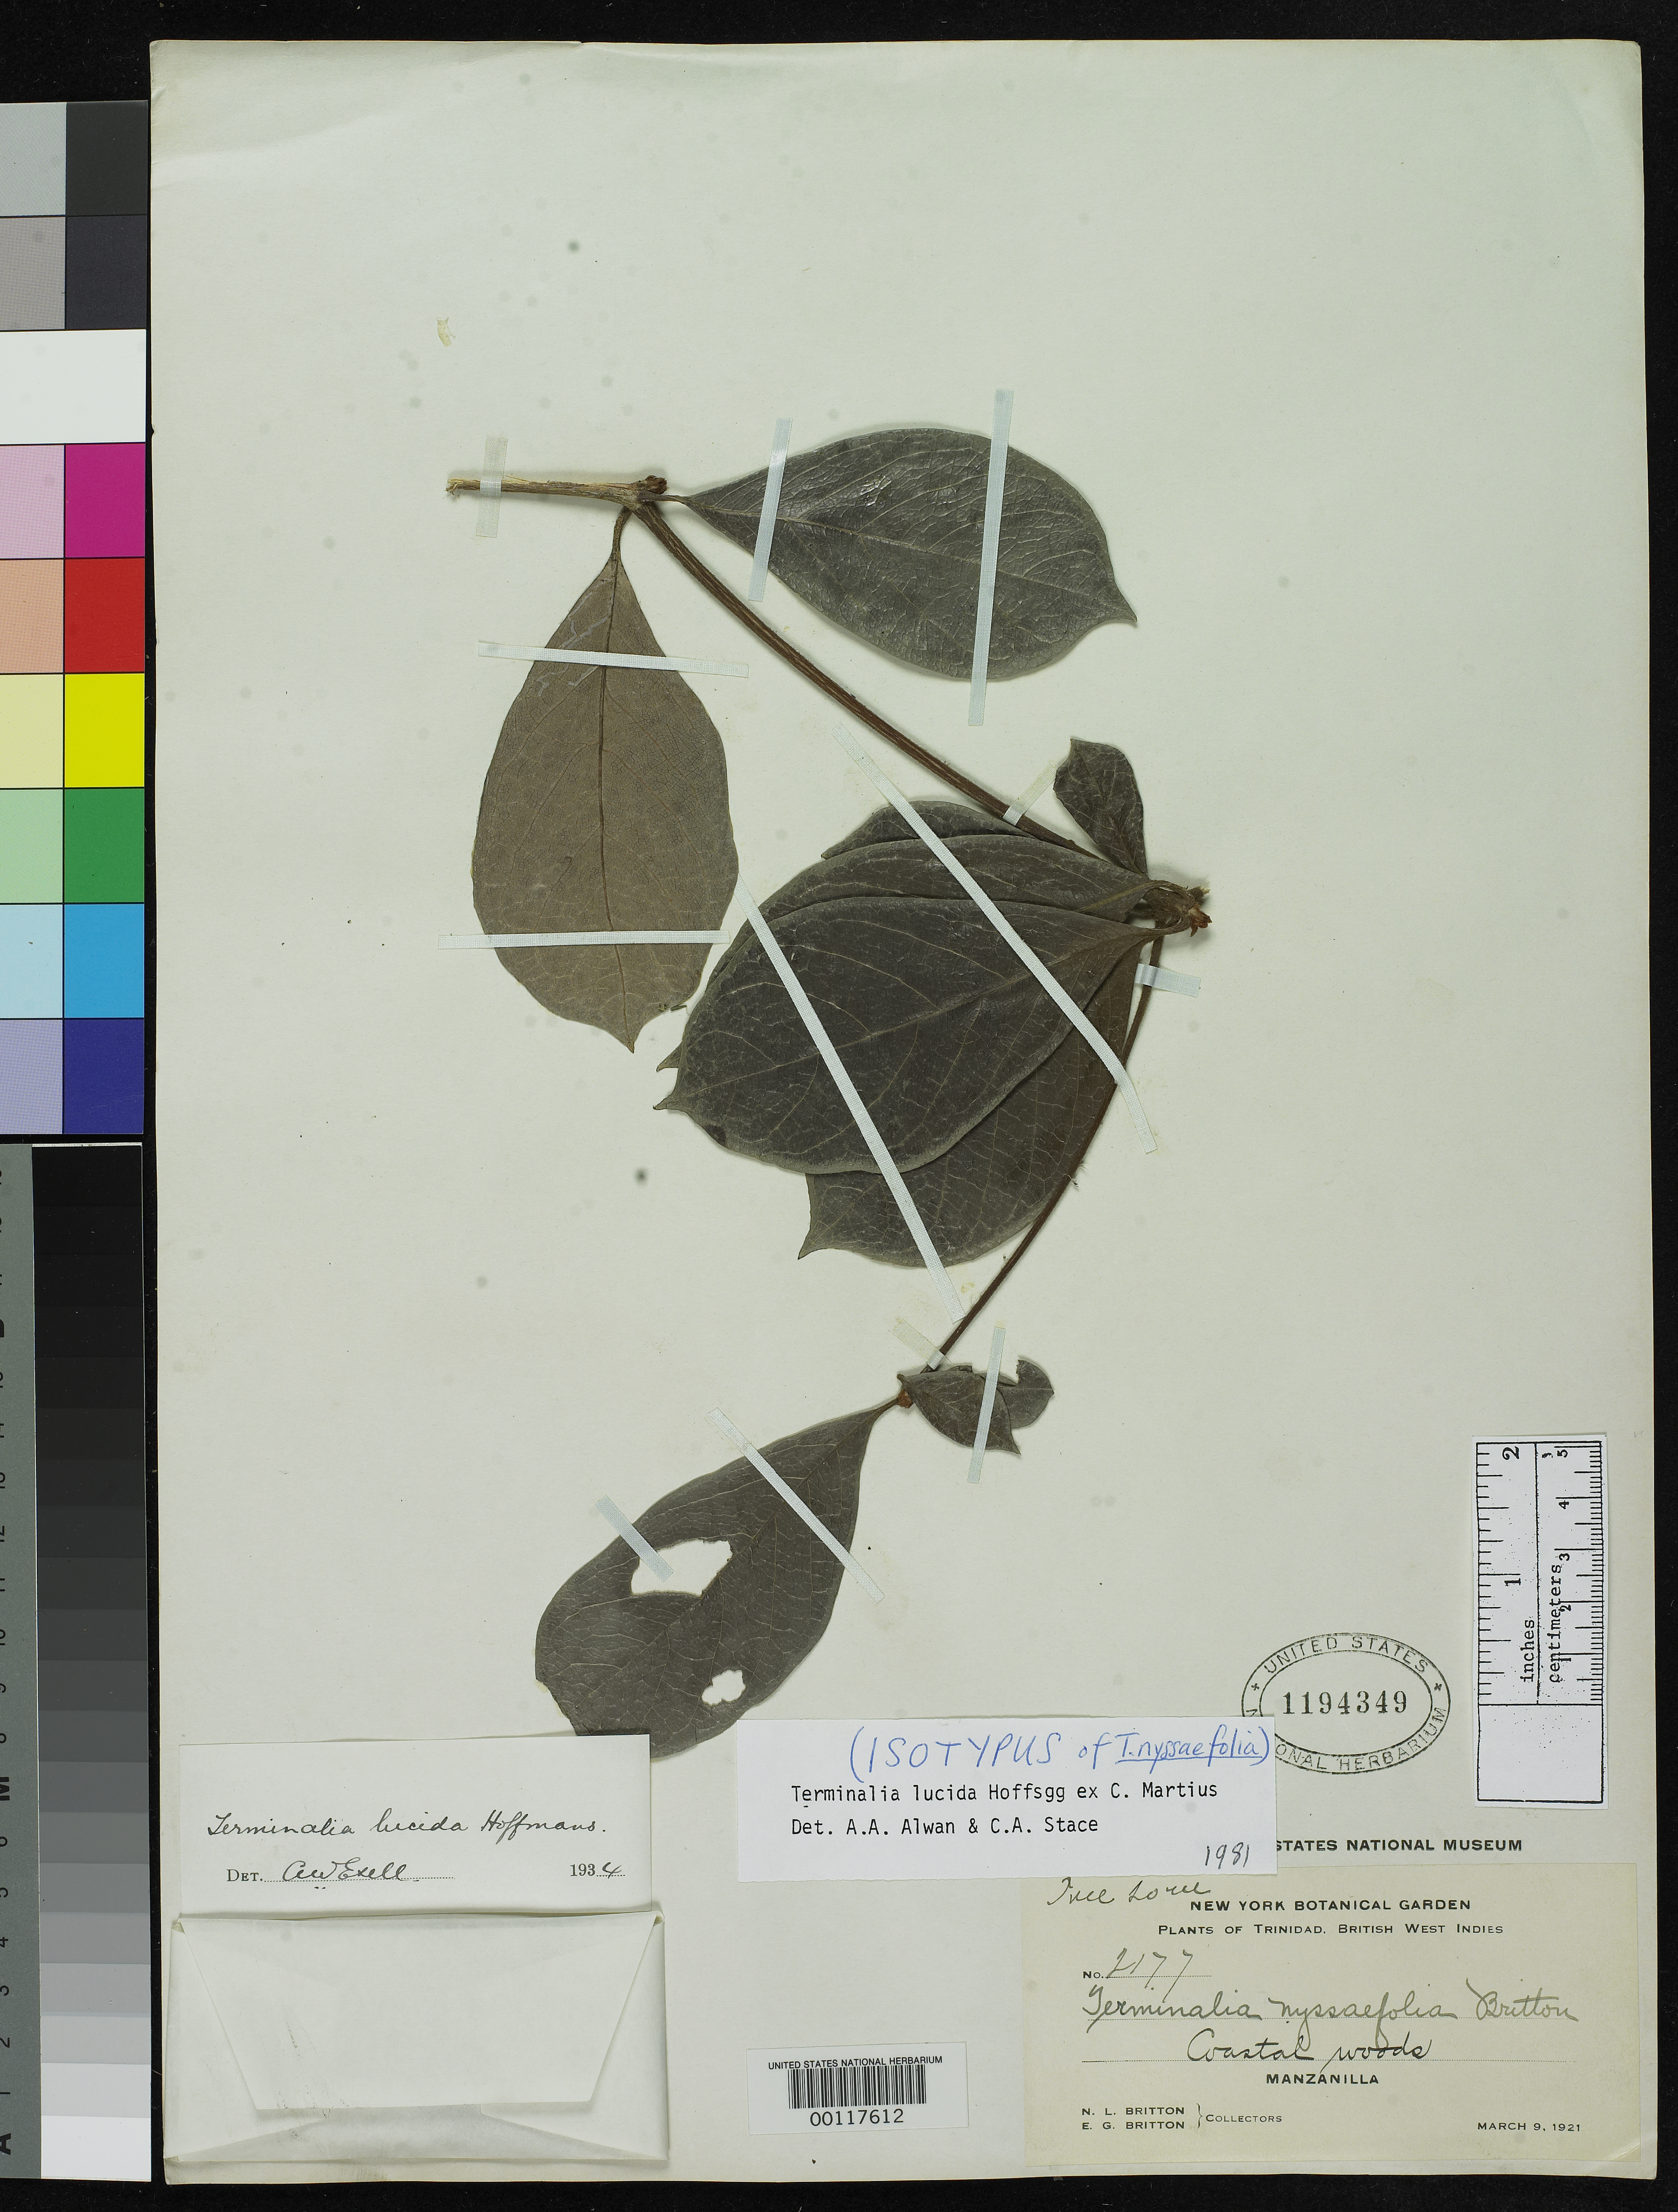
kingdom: Plantae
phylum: Tracheophyta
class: Magnoliopsida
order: Myrtales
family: Combretaceae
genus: Terminalia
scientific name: Terminalia nyssaefolia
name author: Britton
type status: Isotype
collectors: N. Britton & E. G. Britton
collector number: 2177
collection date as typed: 09 Mar 1921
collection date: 1921-03-09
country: Trinidad and Tobago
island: Trinidad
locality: Manzanilla.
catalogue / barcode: US 1194349